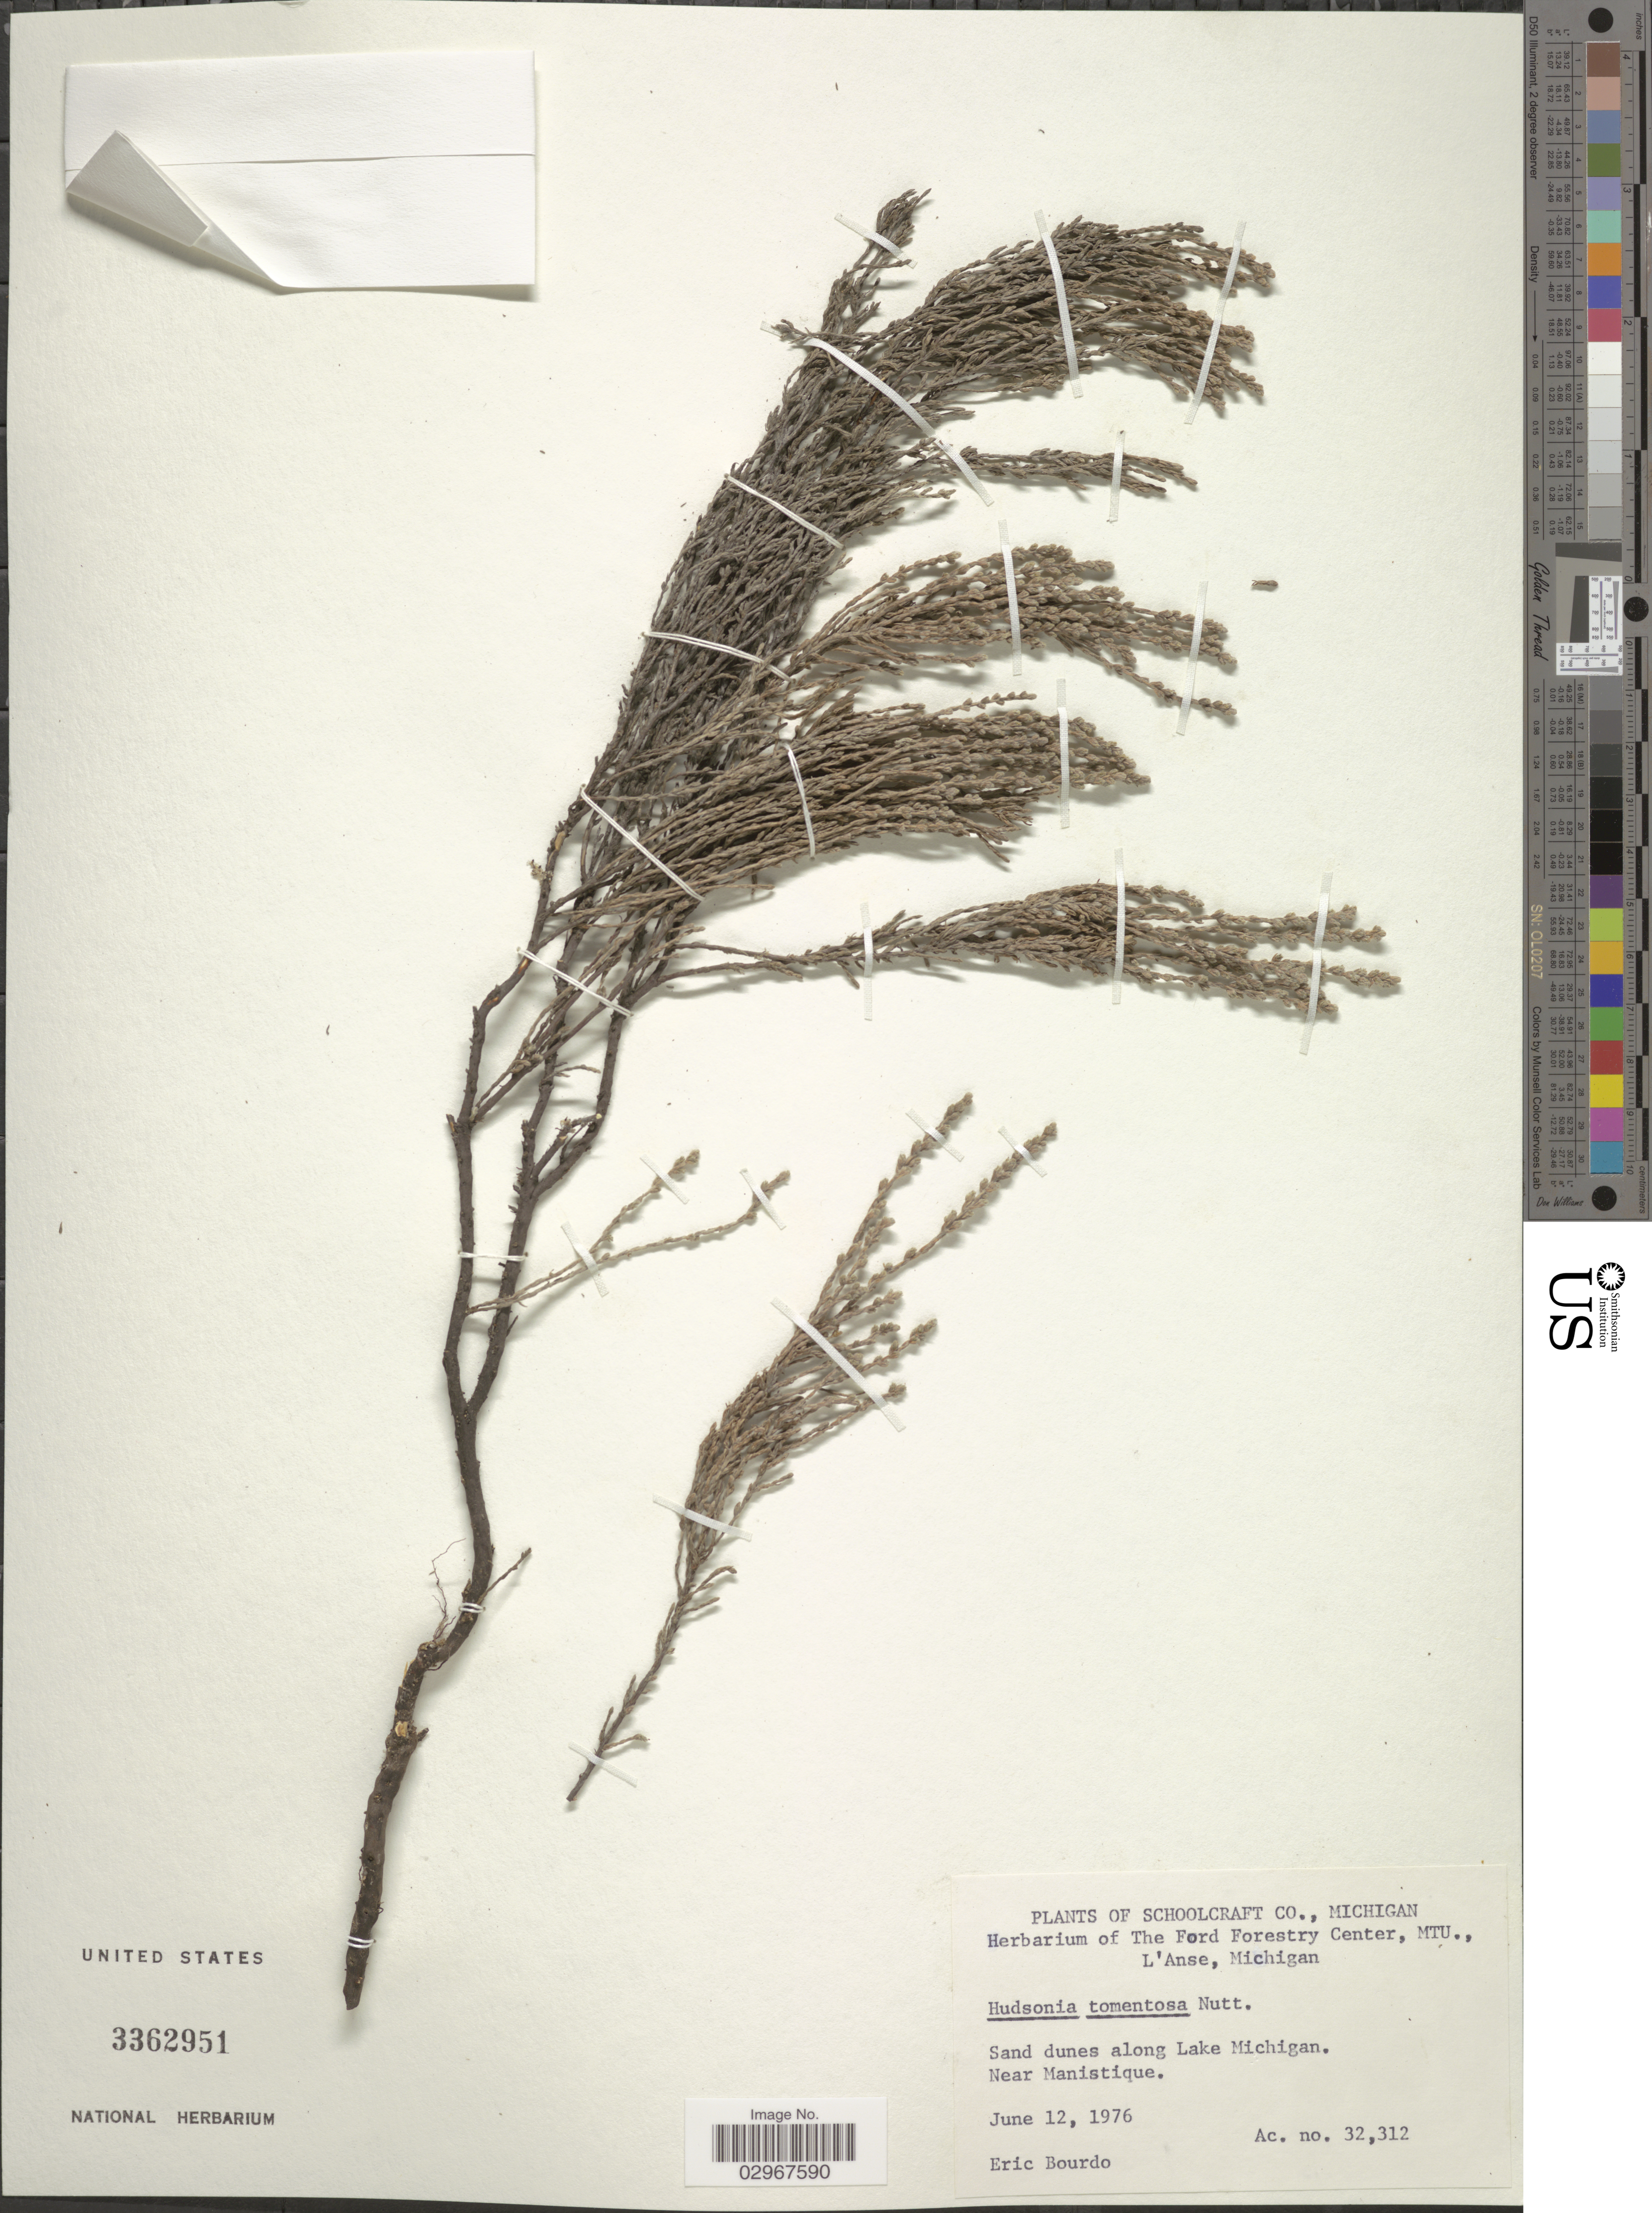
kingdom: Plantae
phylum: Tracheophyta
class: Magnoliopsida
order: Malvales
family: Cistaceae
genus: Hudsonia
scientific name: Hudsonia tomentosa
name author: Nutt.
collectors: E. Bourdo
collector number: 32312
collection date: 1976-06-12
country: United States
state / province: Michigan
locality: Schoolcraft Co., Sand dunes along Lake Michigan. Near Manistique.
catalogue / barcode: US 3362951